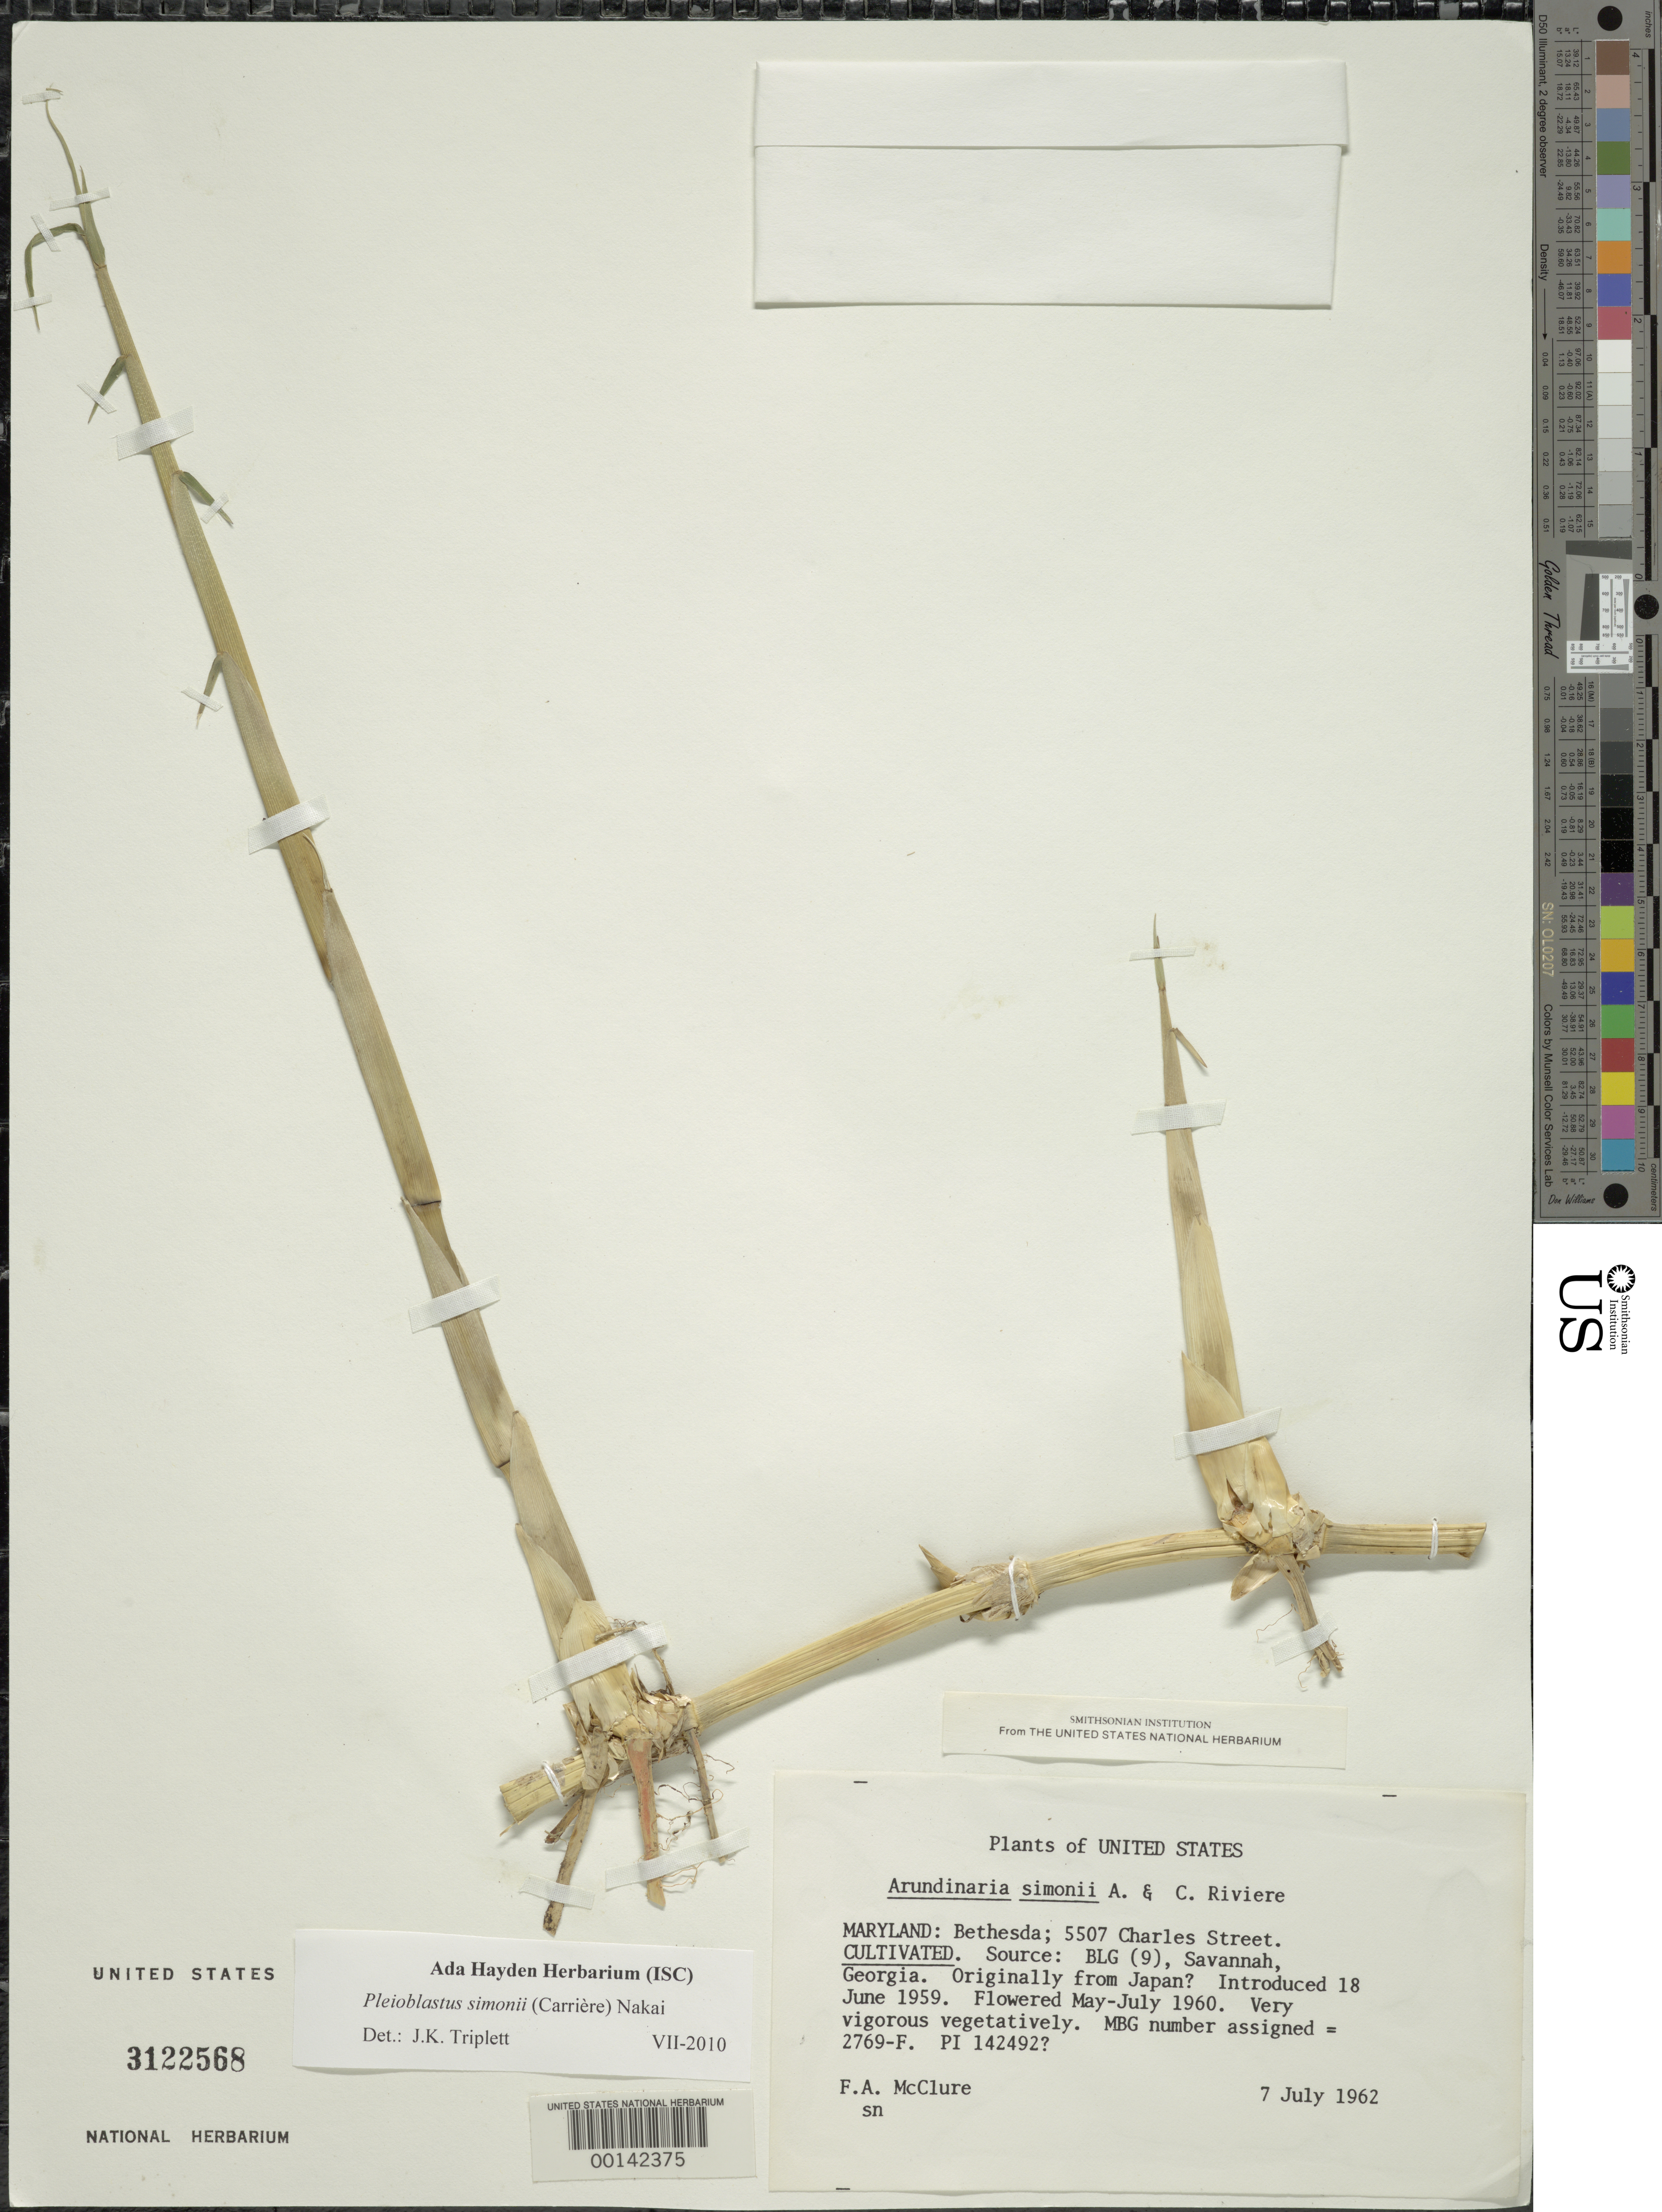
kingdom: Plantae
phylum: Tracheophyta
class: Liliopsida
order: Poales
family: Poaceae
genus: Pleioblastus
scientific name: Pleioblastus simonii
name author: (Carrière) Nakai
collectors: F. A. McClure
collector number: BBG 2769-F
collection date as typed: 07 Jul 1962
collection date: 1962-07-07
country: United States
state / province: Maryland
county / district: Montgomery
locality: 5507 Charles Street, Bethesda (McClure's garden)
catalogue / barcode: US 3122568